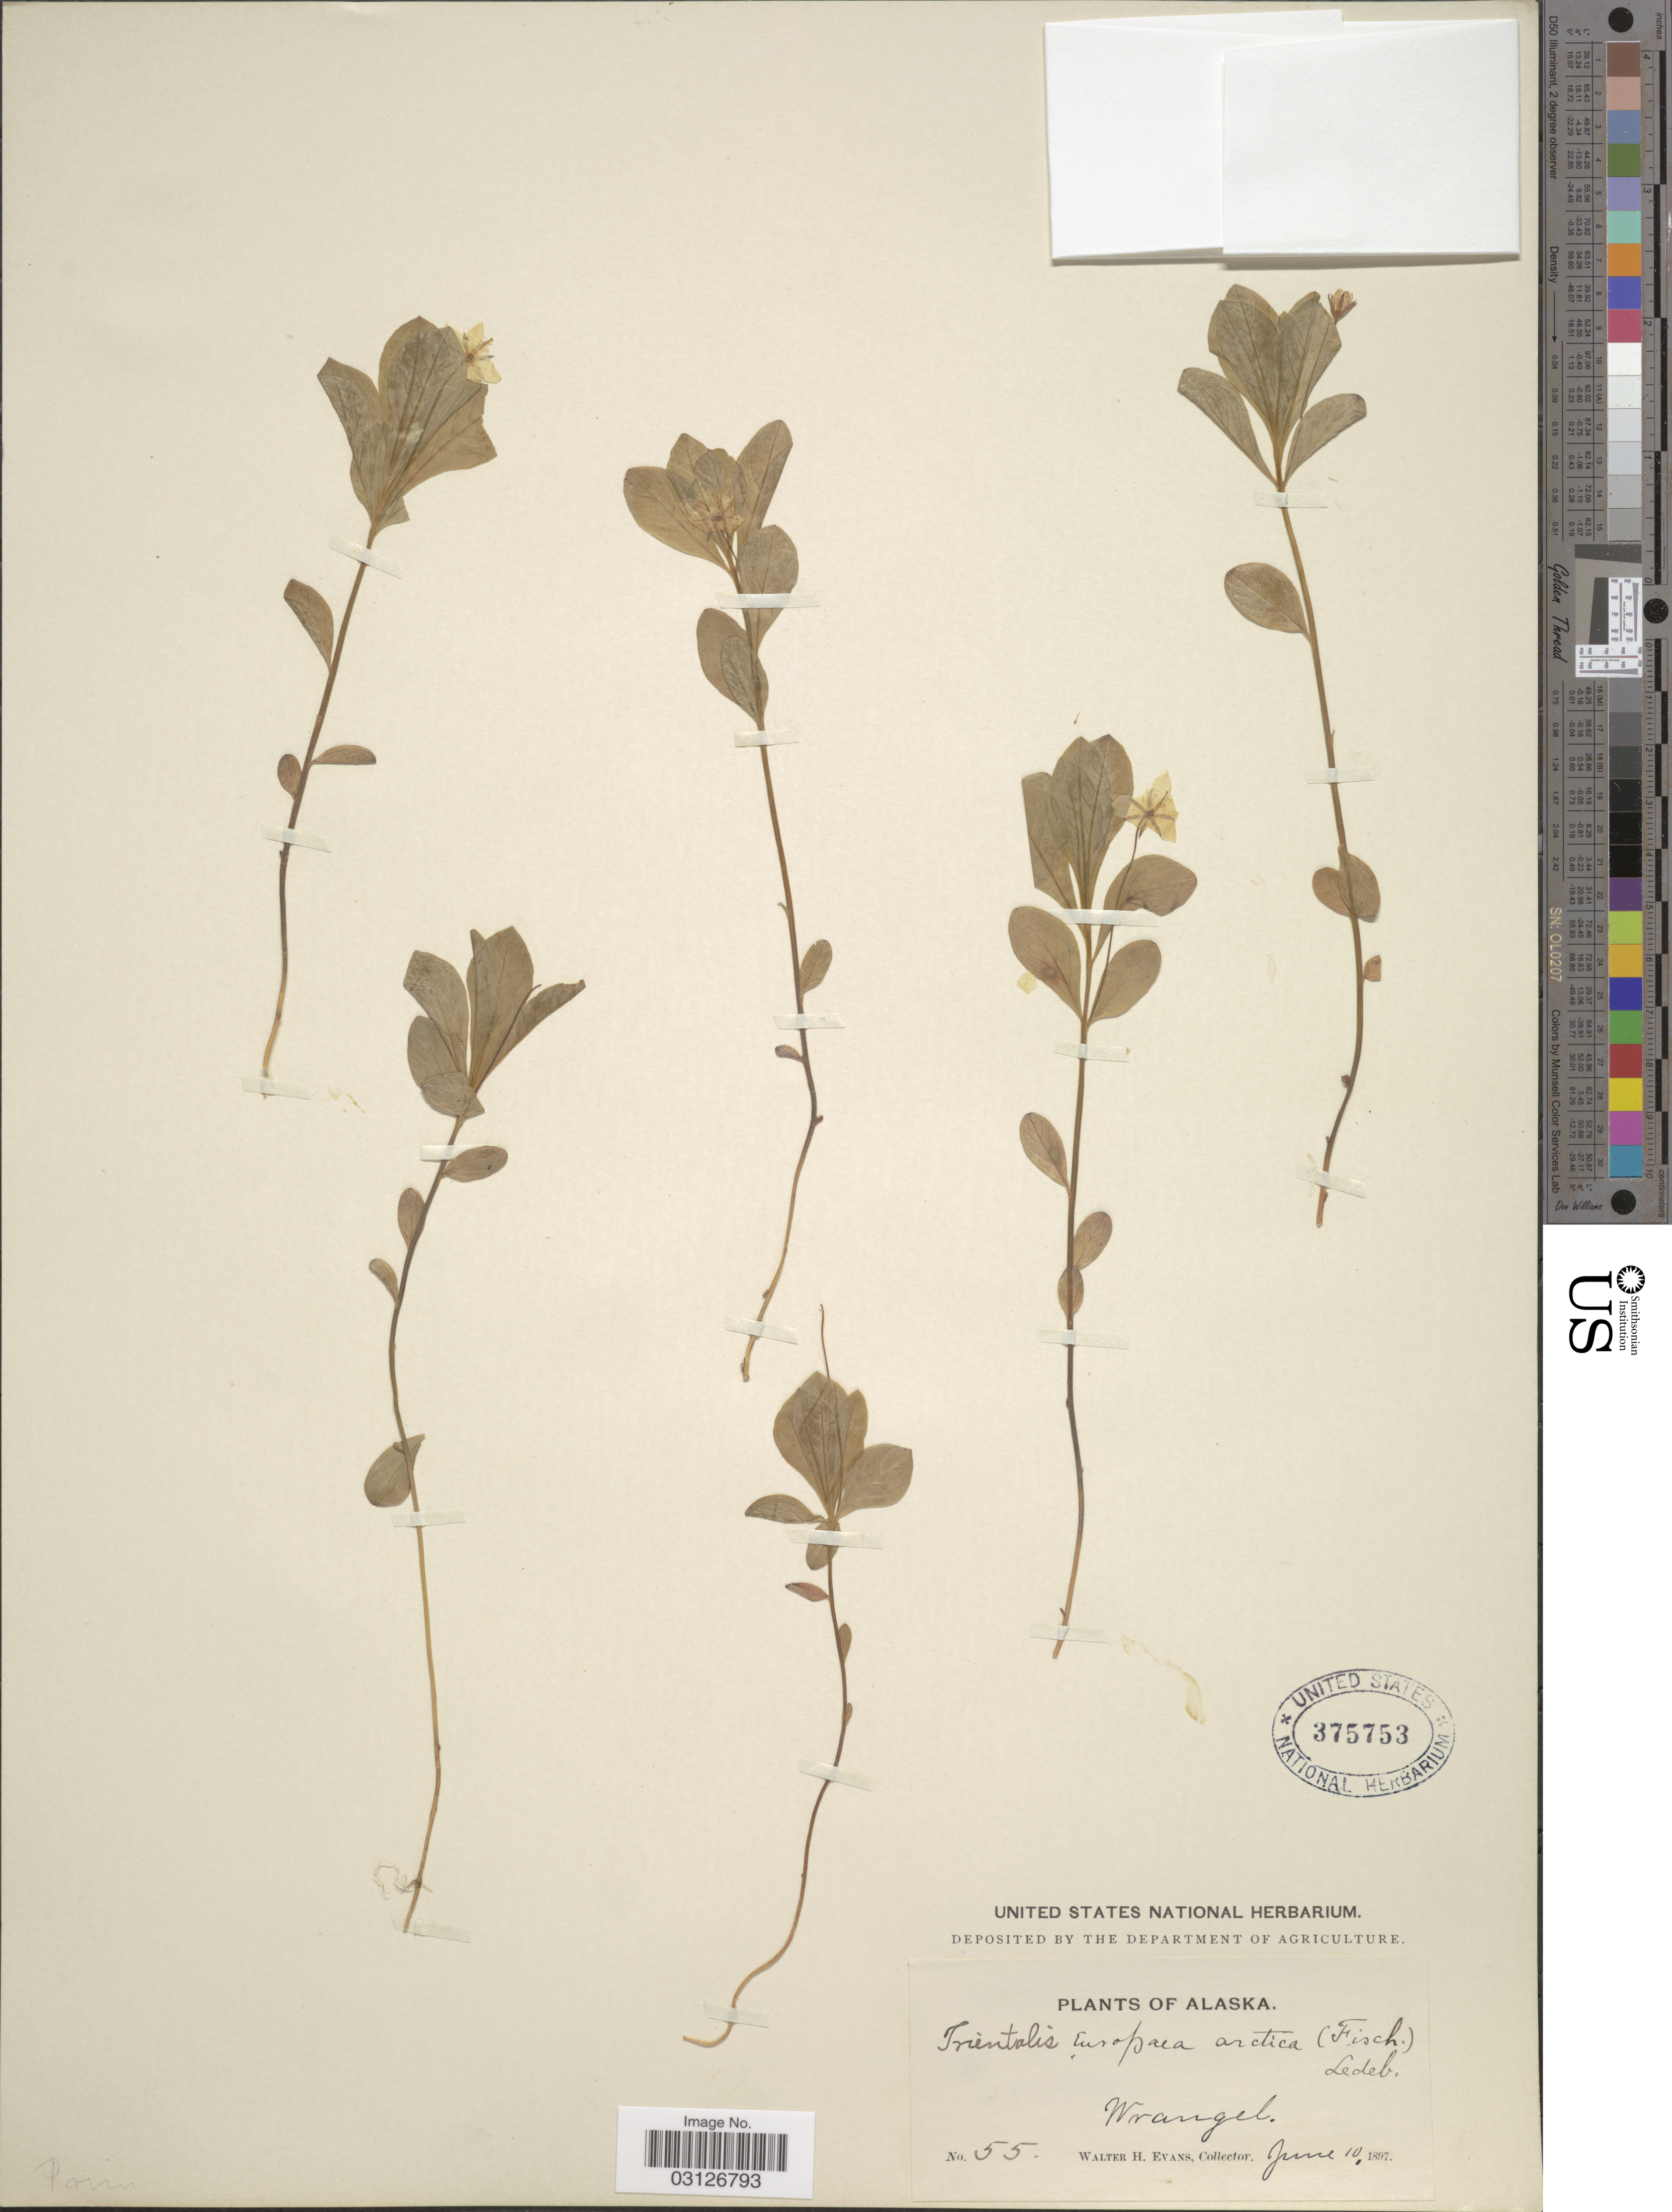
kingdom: Plantae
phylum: Tracheophyta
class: Magnoliopsida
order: Ericales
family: Primulaceae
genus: Trientalis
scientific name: Trientalis europaea subsp. arctica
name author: (Fisch. ex Hook.) Hultén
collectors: W. H. Evans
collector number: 55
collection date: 1897-06-10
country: United States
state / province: Alaska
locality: Wrangell.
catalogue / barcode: US 375753